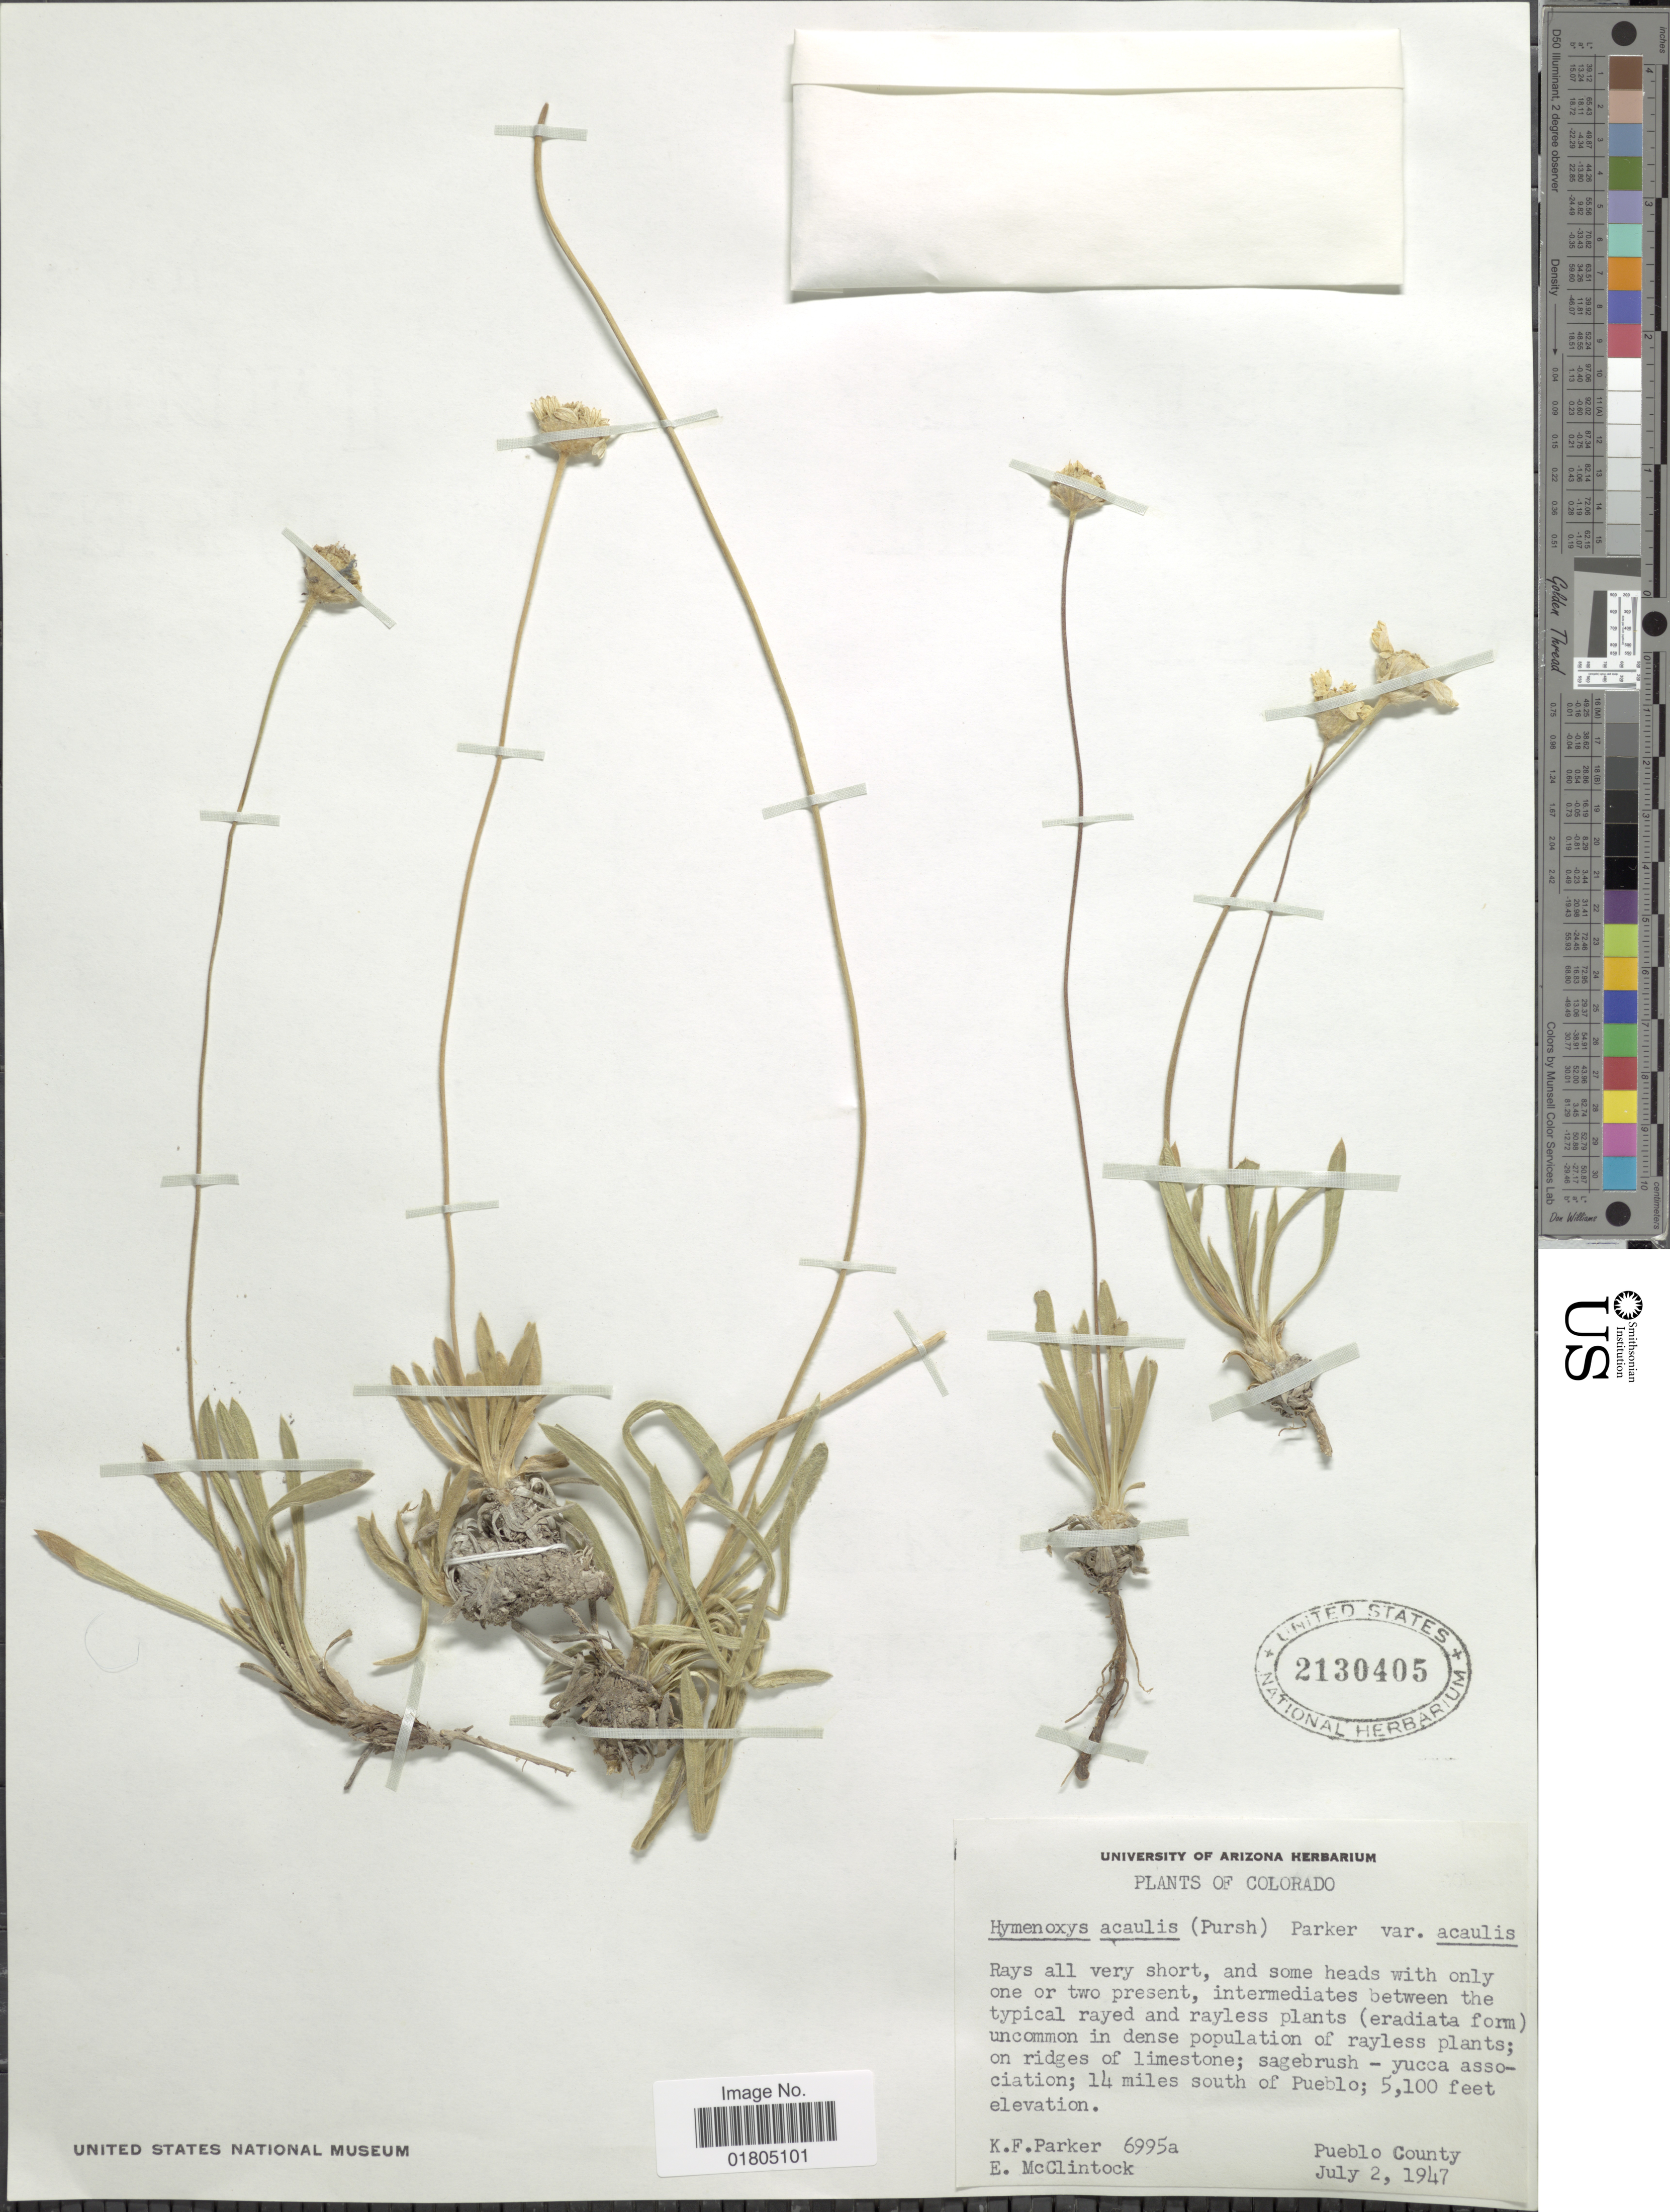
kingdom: Plantae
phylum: Tracheophyta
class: Magnoliopsida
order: Asterales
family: Asteraceae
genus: Actinea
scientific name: Actinea acaulis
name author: (Pursh) Spreng.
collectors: K. F. Parker & E. McClintock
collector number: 6995a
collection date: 1947-07-02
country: United States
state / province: Colorado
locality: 14 miles south of Pueblo, Pueblo County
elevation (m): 1554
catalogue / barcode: US 2130405